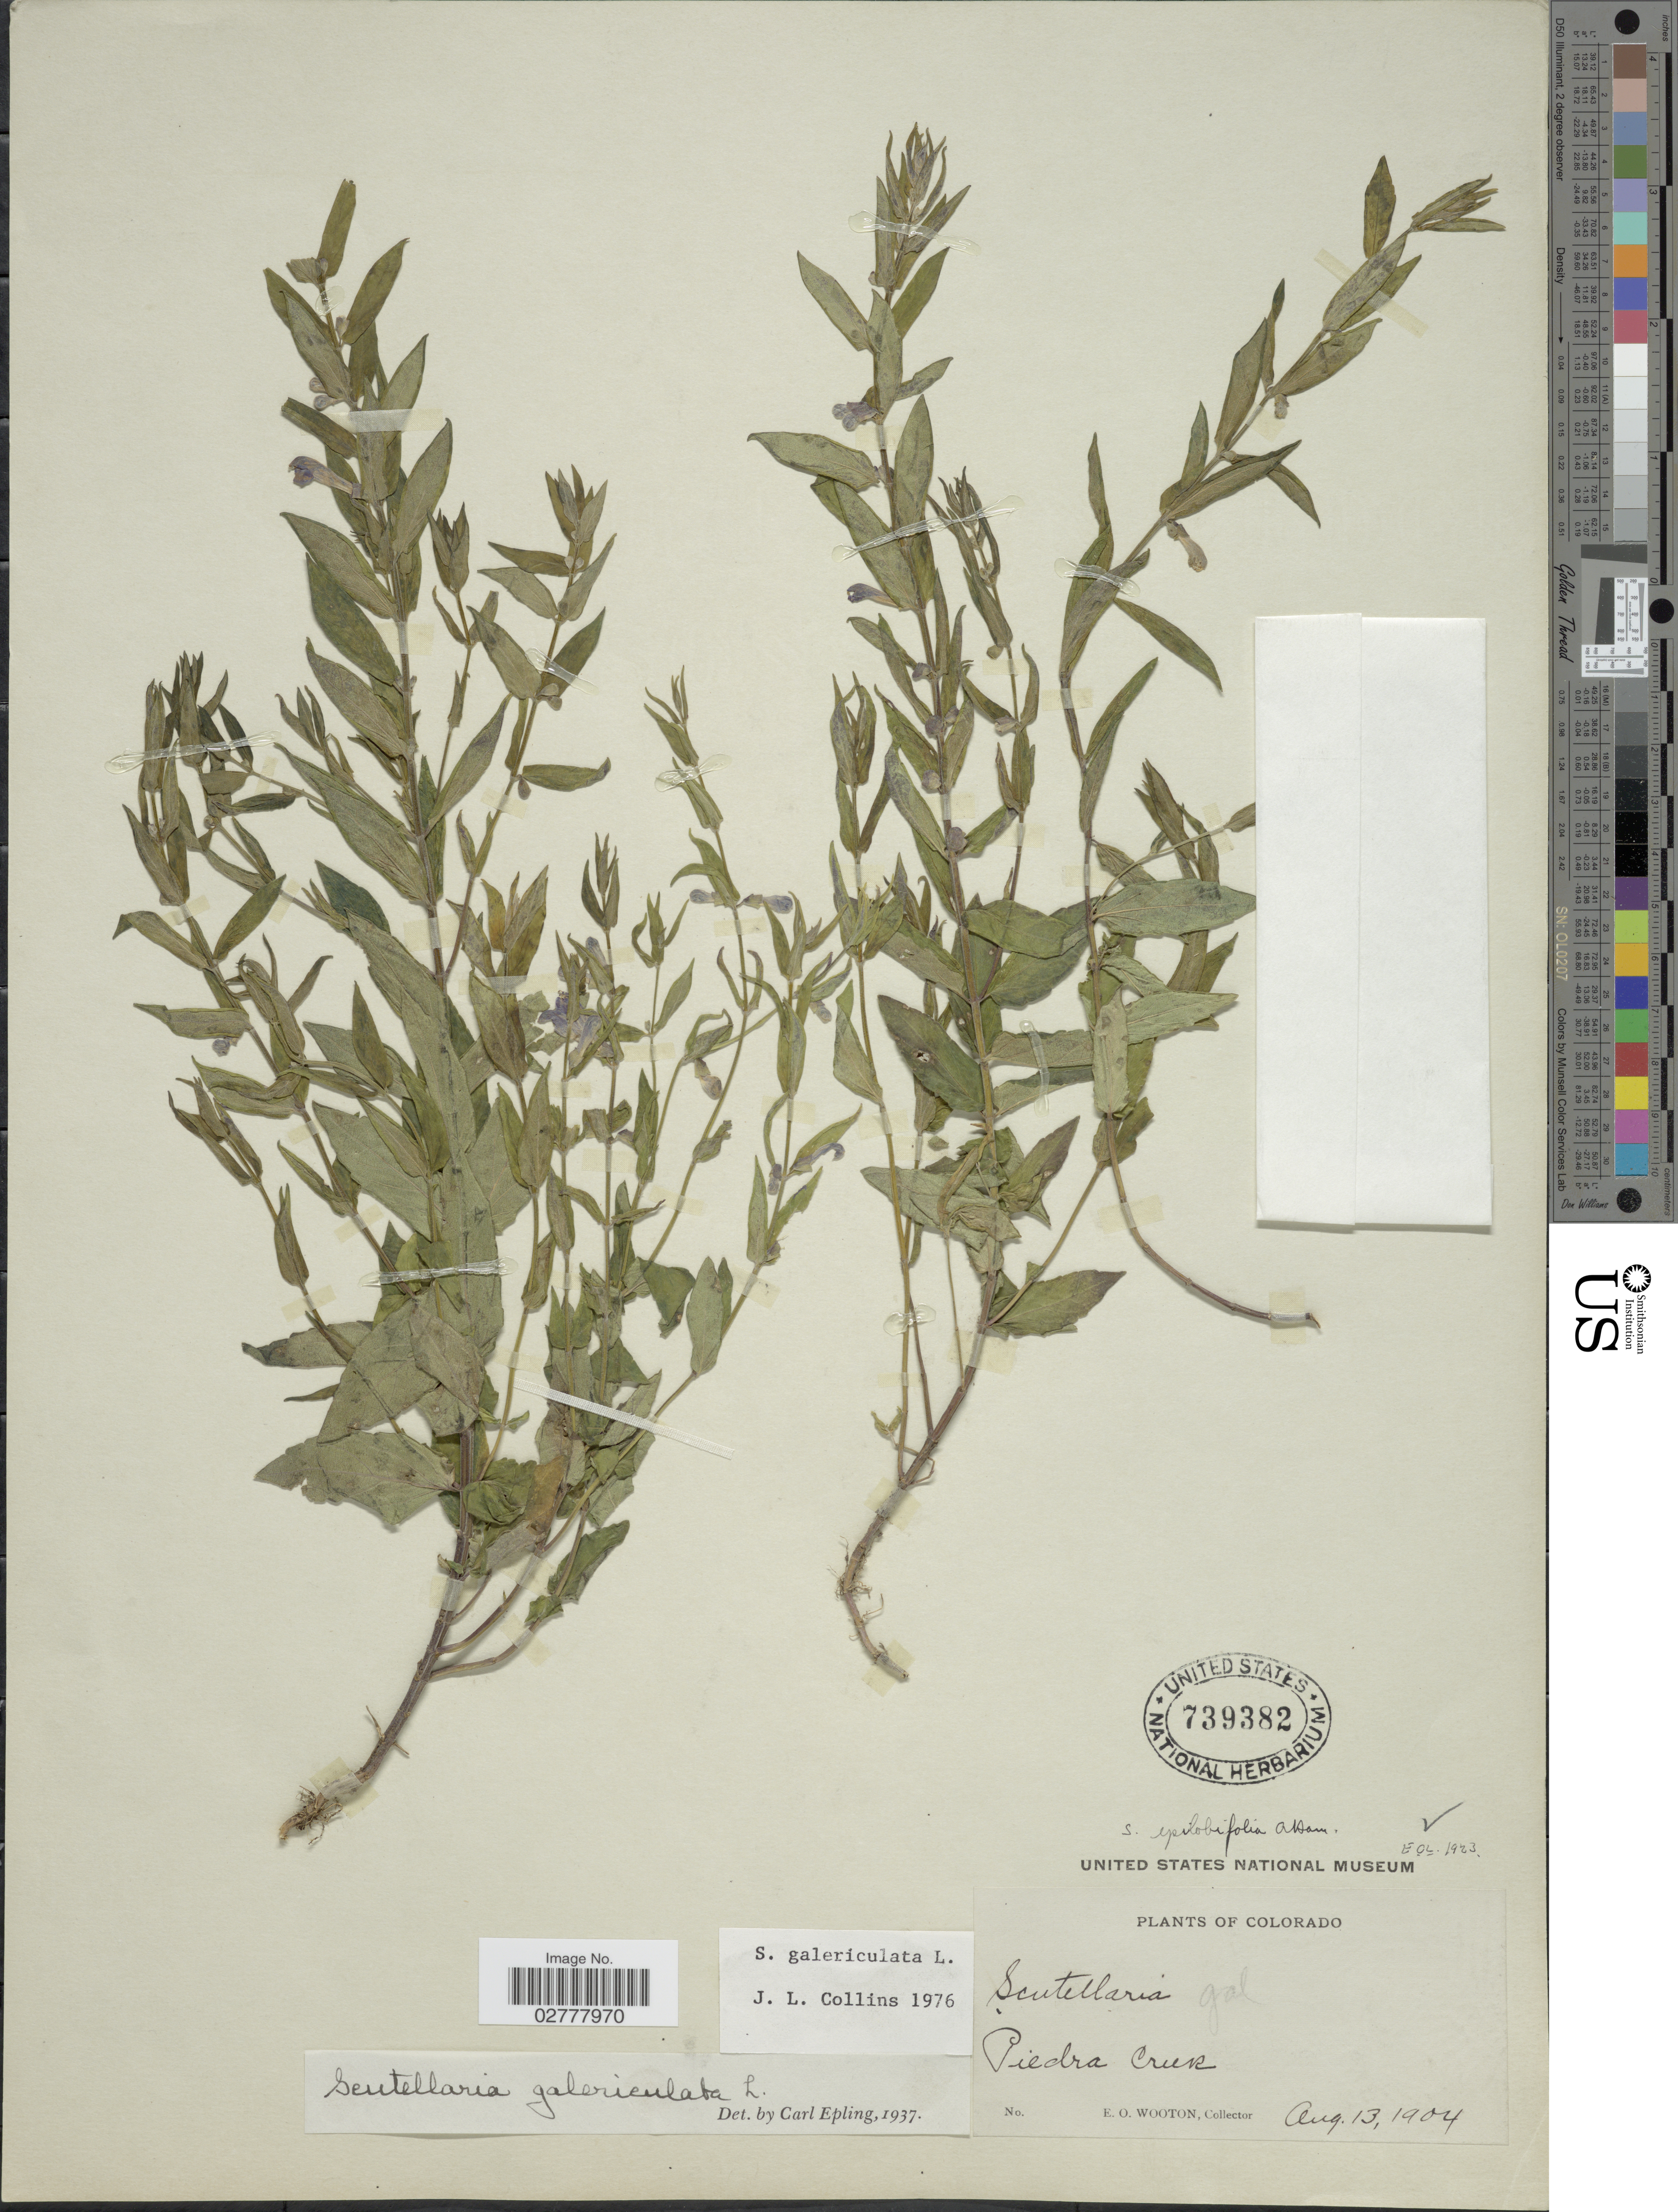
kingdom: Plantae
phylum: Tracheophyta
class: Magnoliopsida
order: Lamiales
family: Lamiaceae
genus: Scutellaria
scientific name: Scutellaria galericulata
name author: L.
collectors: E. O. Wooton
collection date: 1904-08-13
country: United States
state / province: Colorado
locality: Piedra Creek.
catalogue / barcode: US 739382